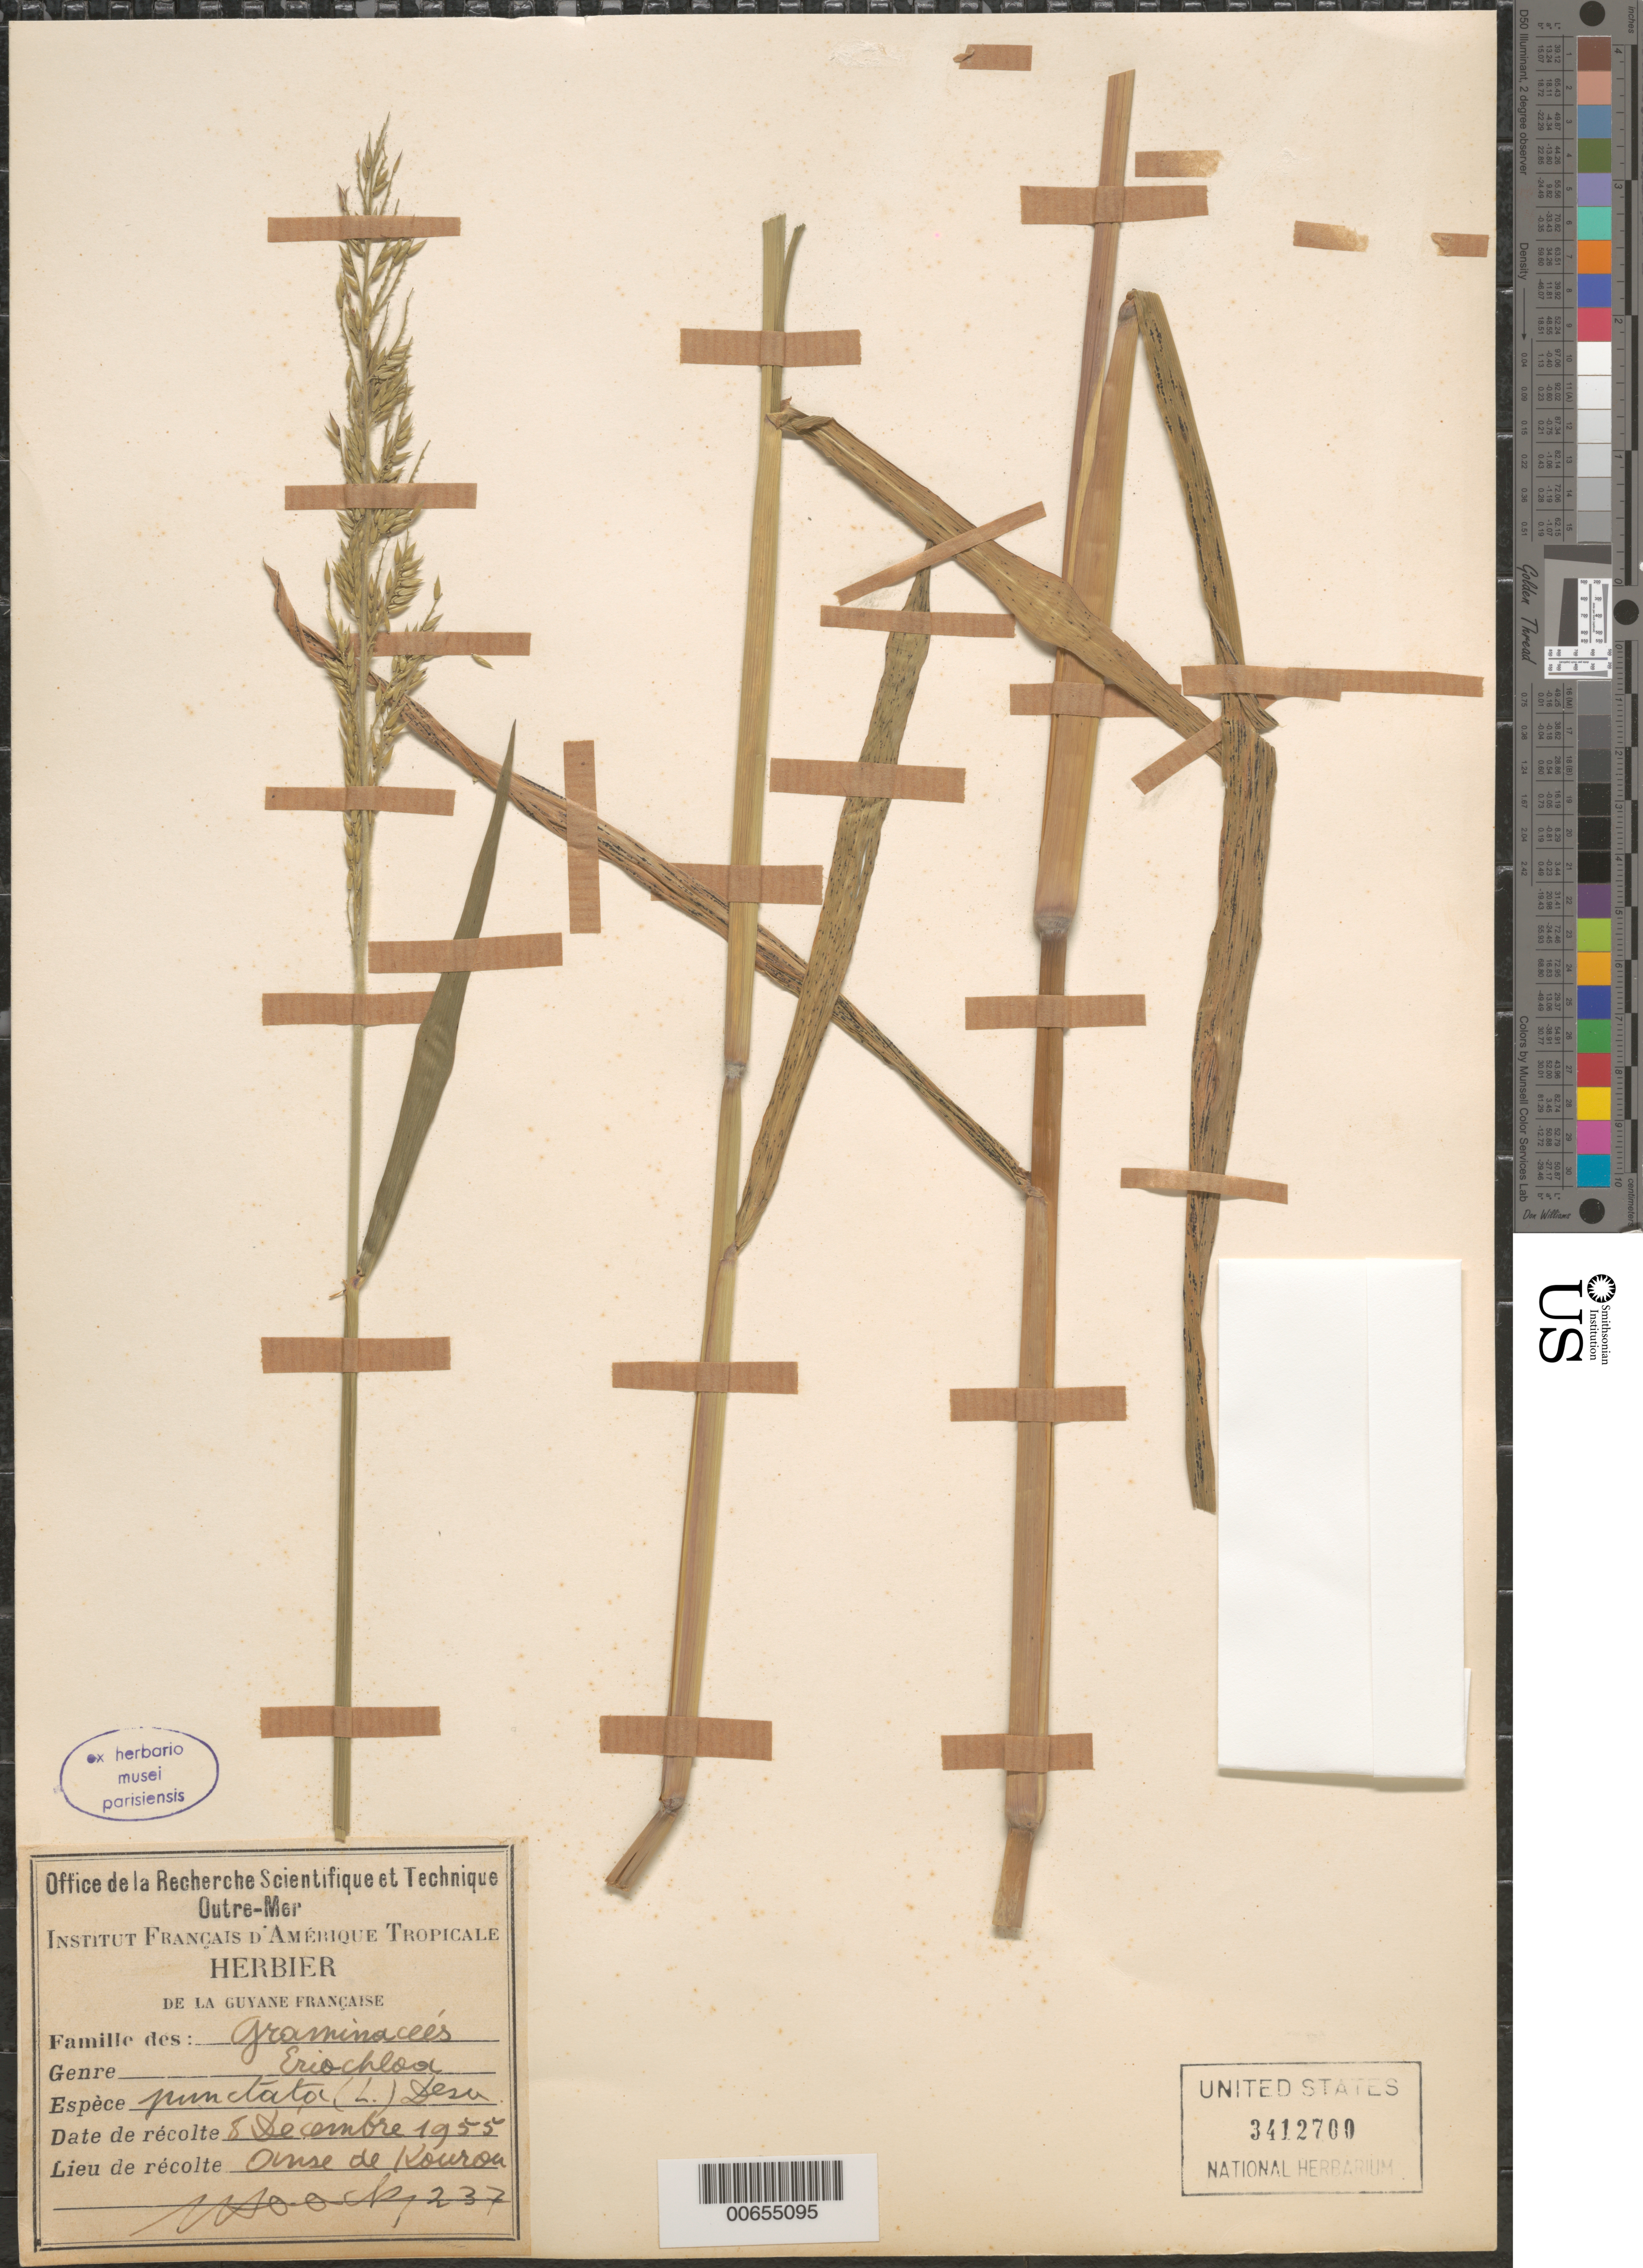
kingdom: Plantae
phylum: Tracheophyta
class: Liliopsida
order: Poales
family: Poaceae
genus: Eriochloa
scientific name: Eriochloa punctata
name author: (L.) Desv. ex Ham.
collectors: J. Hoock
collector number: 237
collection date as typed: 8-Dec-55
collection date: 1955-12-08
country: French Guiana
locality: Anse de Kourou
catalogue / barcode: US 3412700